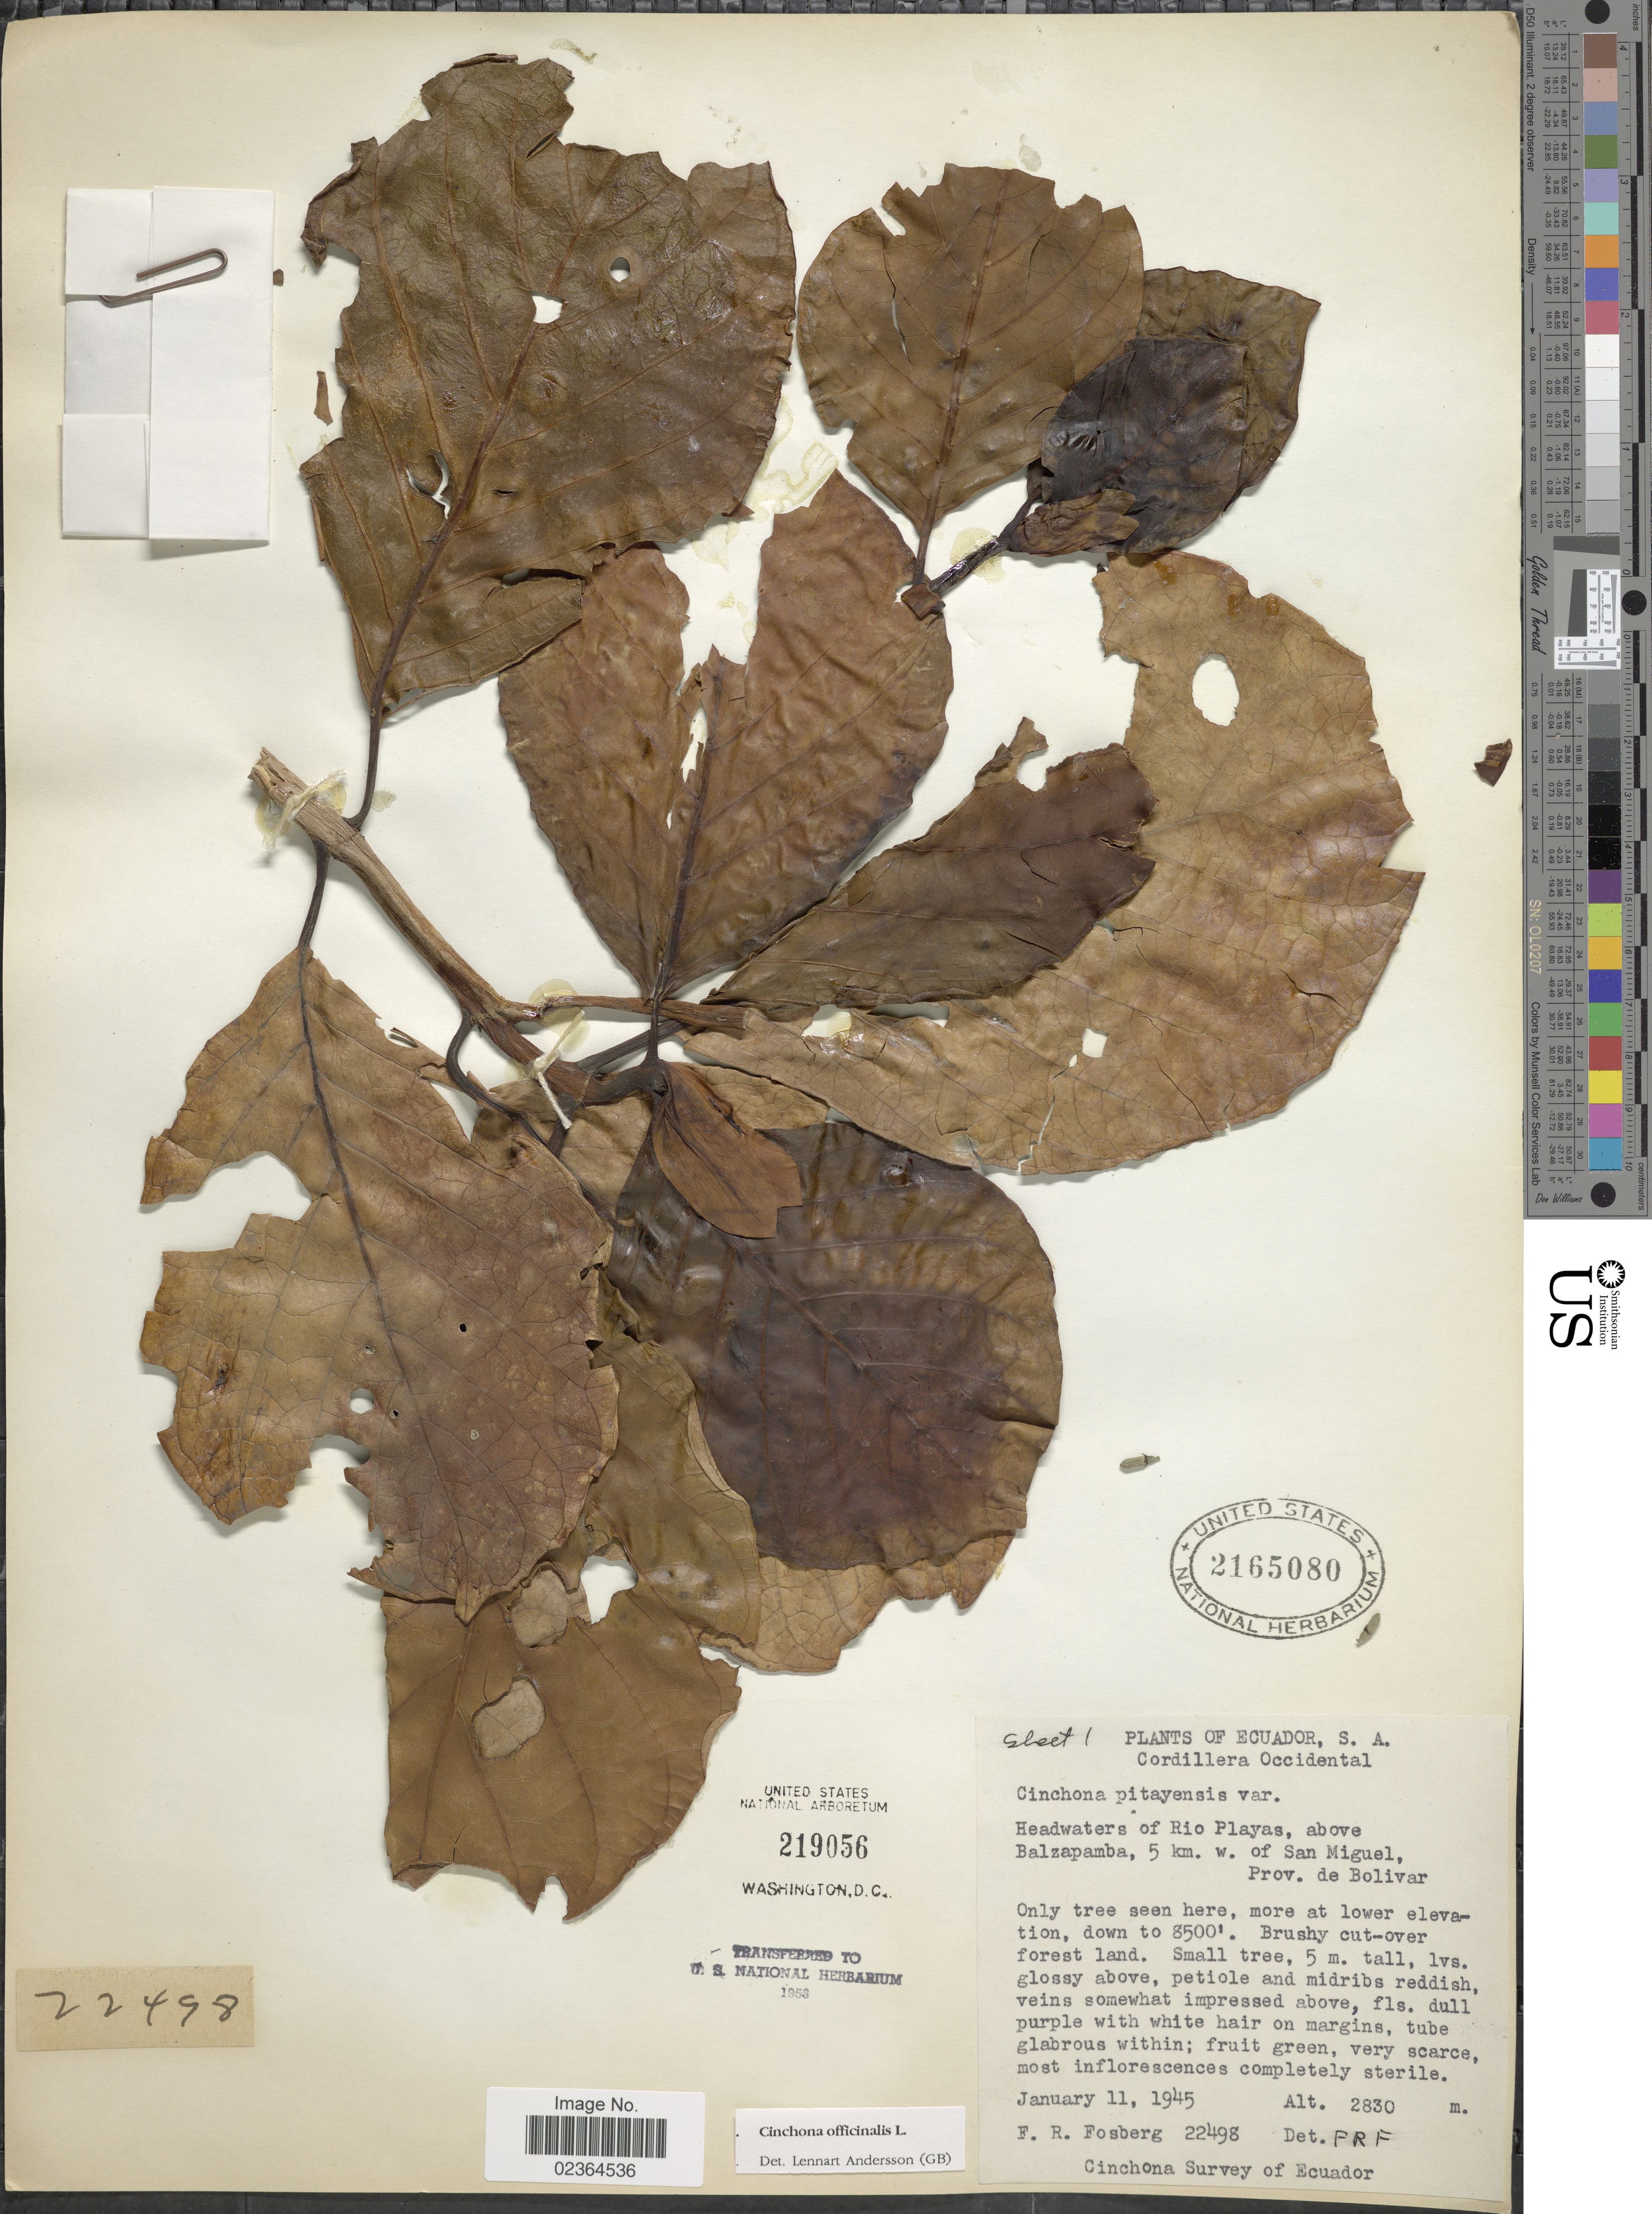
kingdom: Plantae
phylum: Tracheophyta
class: Magnoliopsida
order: Gentianales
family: Rubiaceae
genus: Cinchona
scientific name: Cinchona officinalis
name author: L.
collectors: F. R. Fosberg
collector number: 22498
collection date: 1945-01-11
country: Ecuador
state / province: Bolívar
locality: Cordillera Occidental. Headwaters of Rio Playas, above Balzapamba, 5 km. w. of San Miguel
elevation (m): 2830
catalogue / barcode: US 2165080